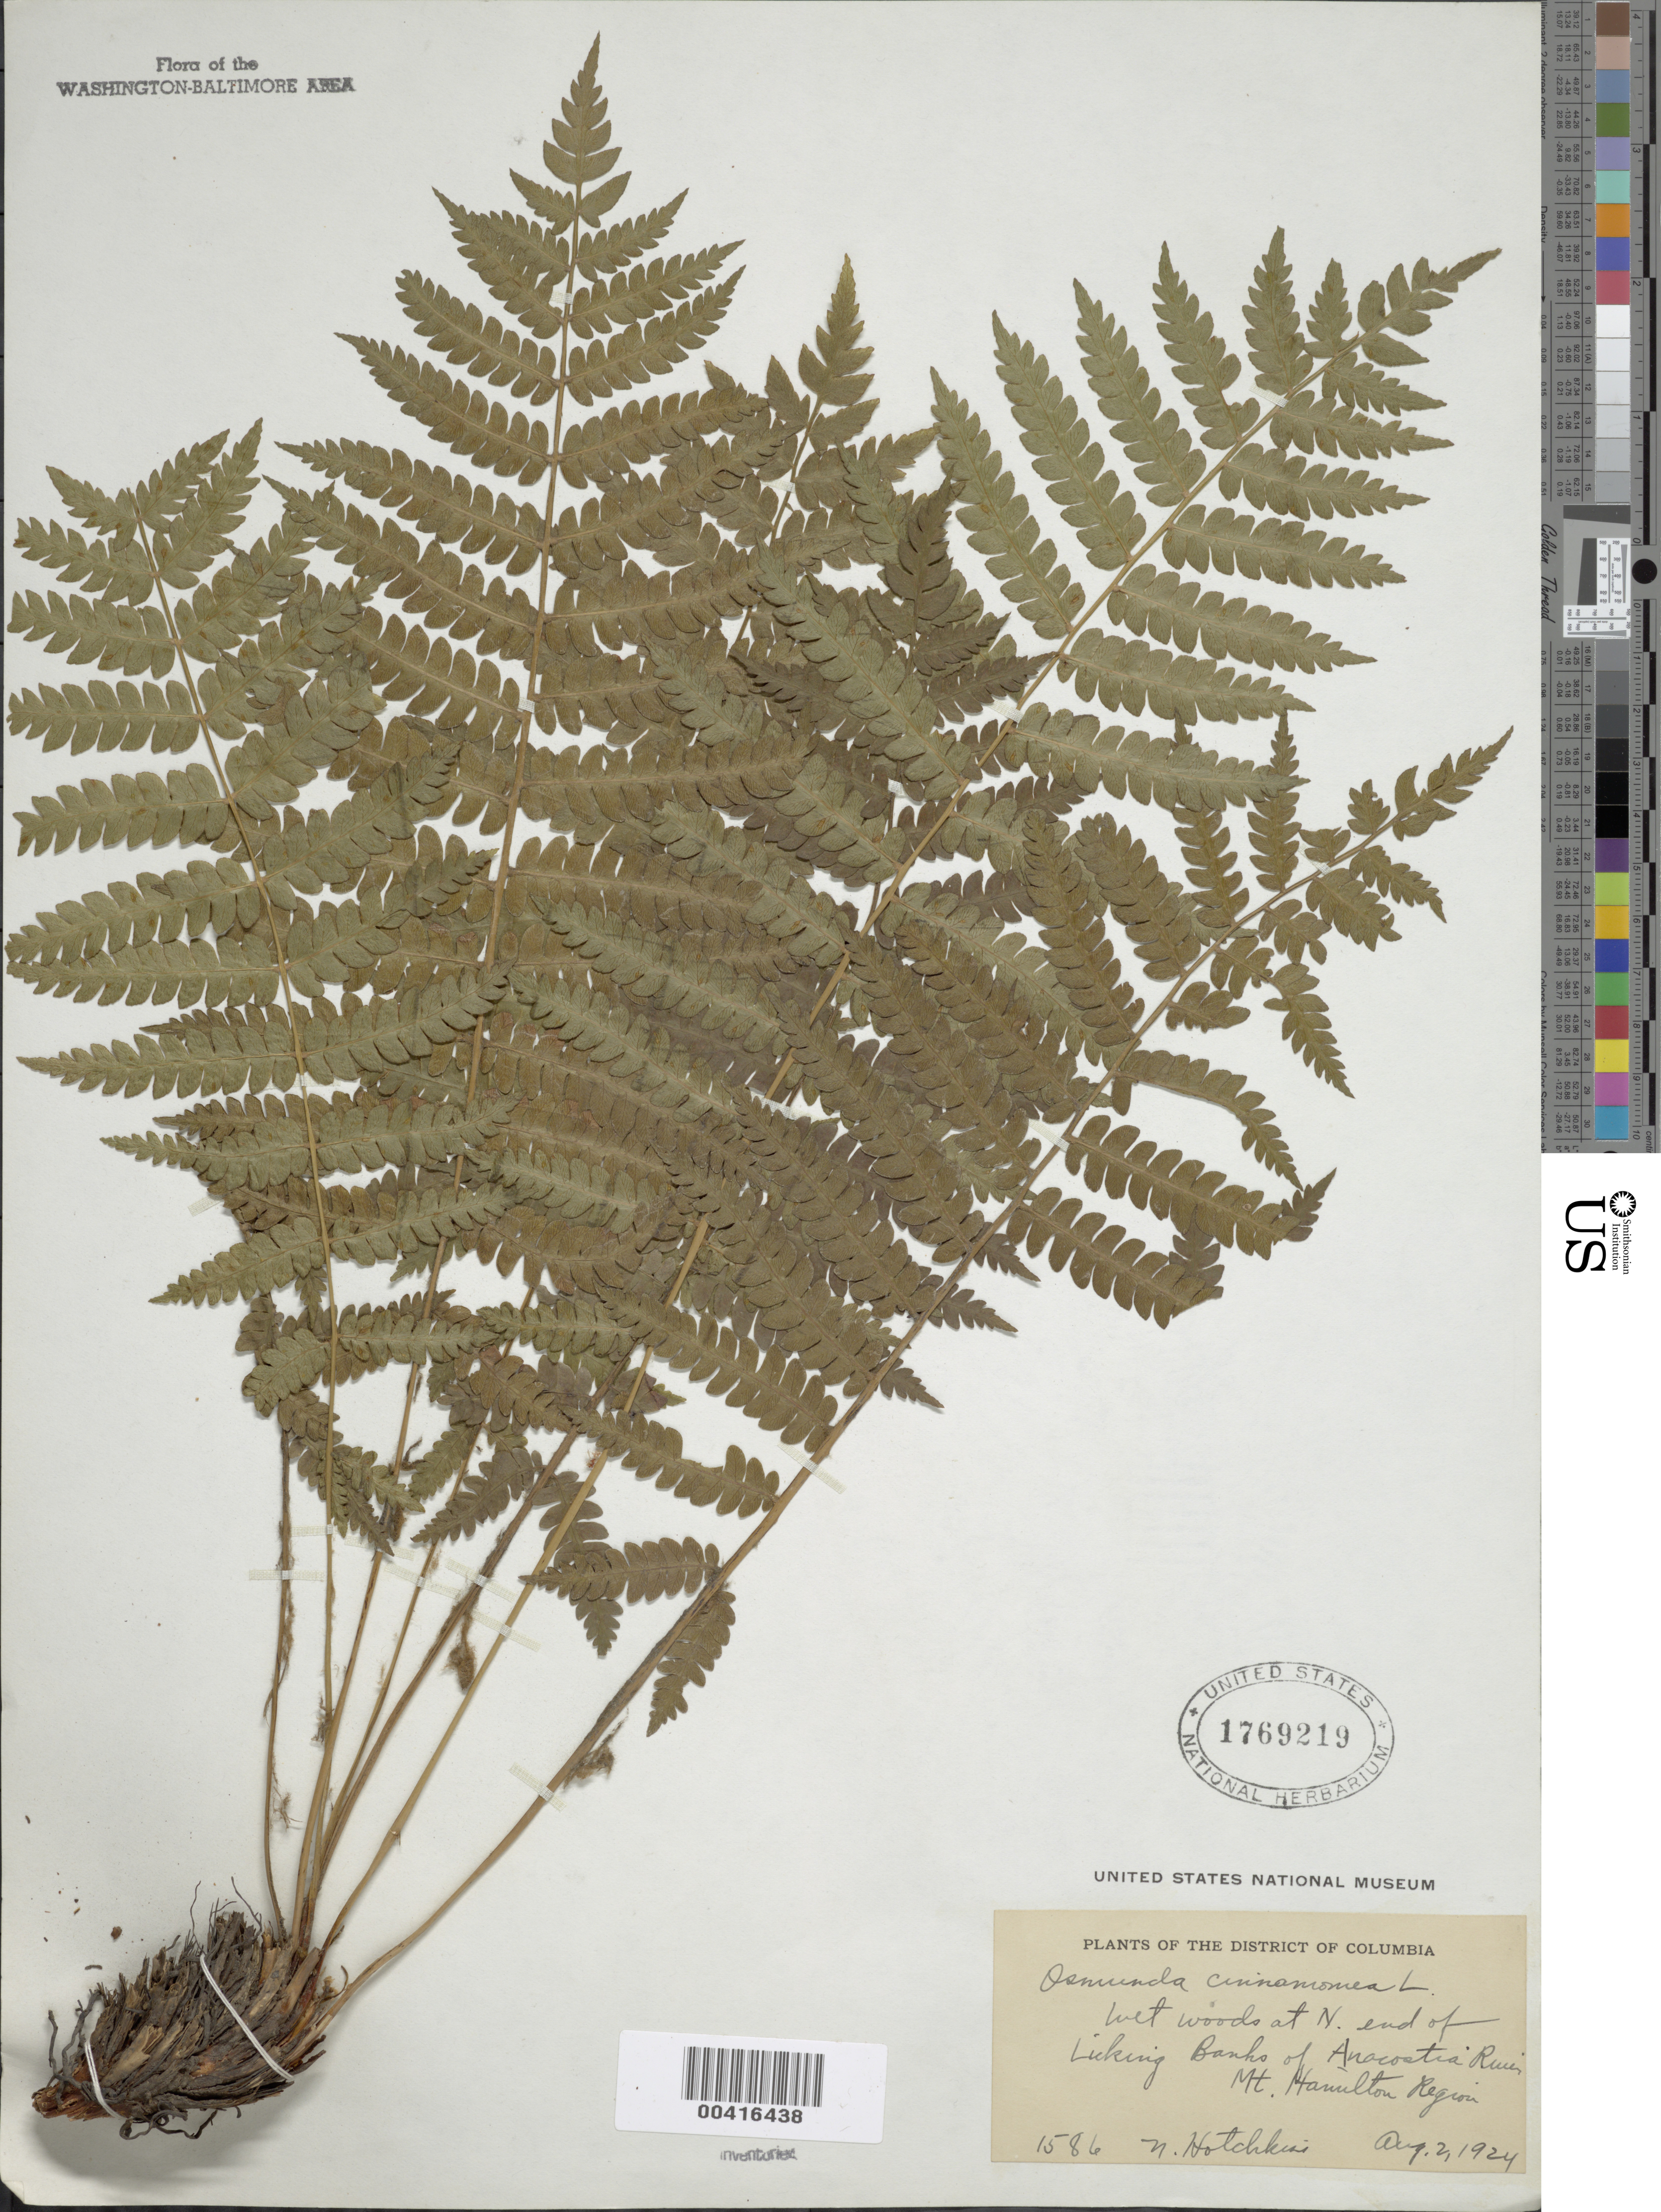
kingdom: Plantae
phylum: Tracheophyta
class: Polypodiopsida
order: Osmundales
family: Osmundaceae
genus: Osmundastrum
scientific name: Osmundastrum cinnamomeum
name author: (L.) C. Presl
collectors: N. Hotchkiss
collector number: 1586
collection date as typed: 02 Aug 1924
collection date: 1924-08-02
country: United States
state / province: District of Columbia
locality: Licking Banks of Anacostia River, Mount Hamilton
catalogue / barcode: US 1769219